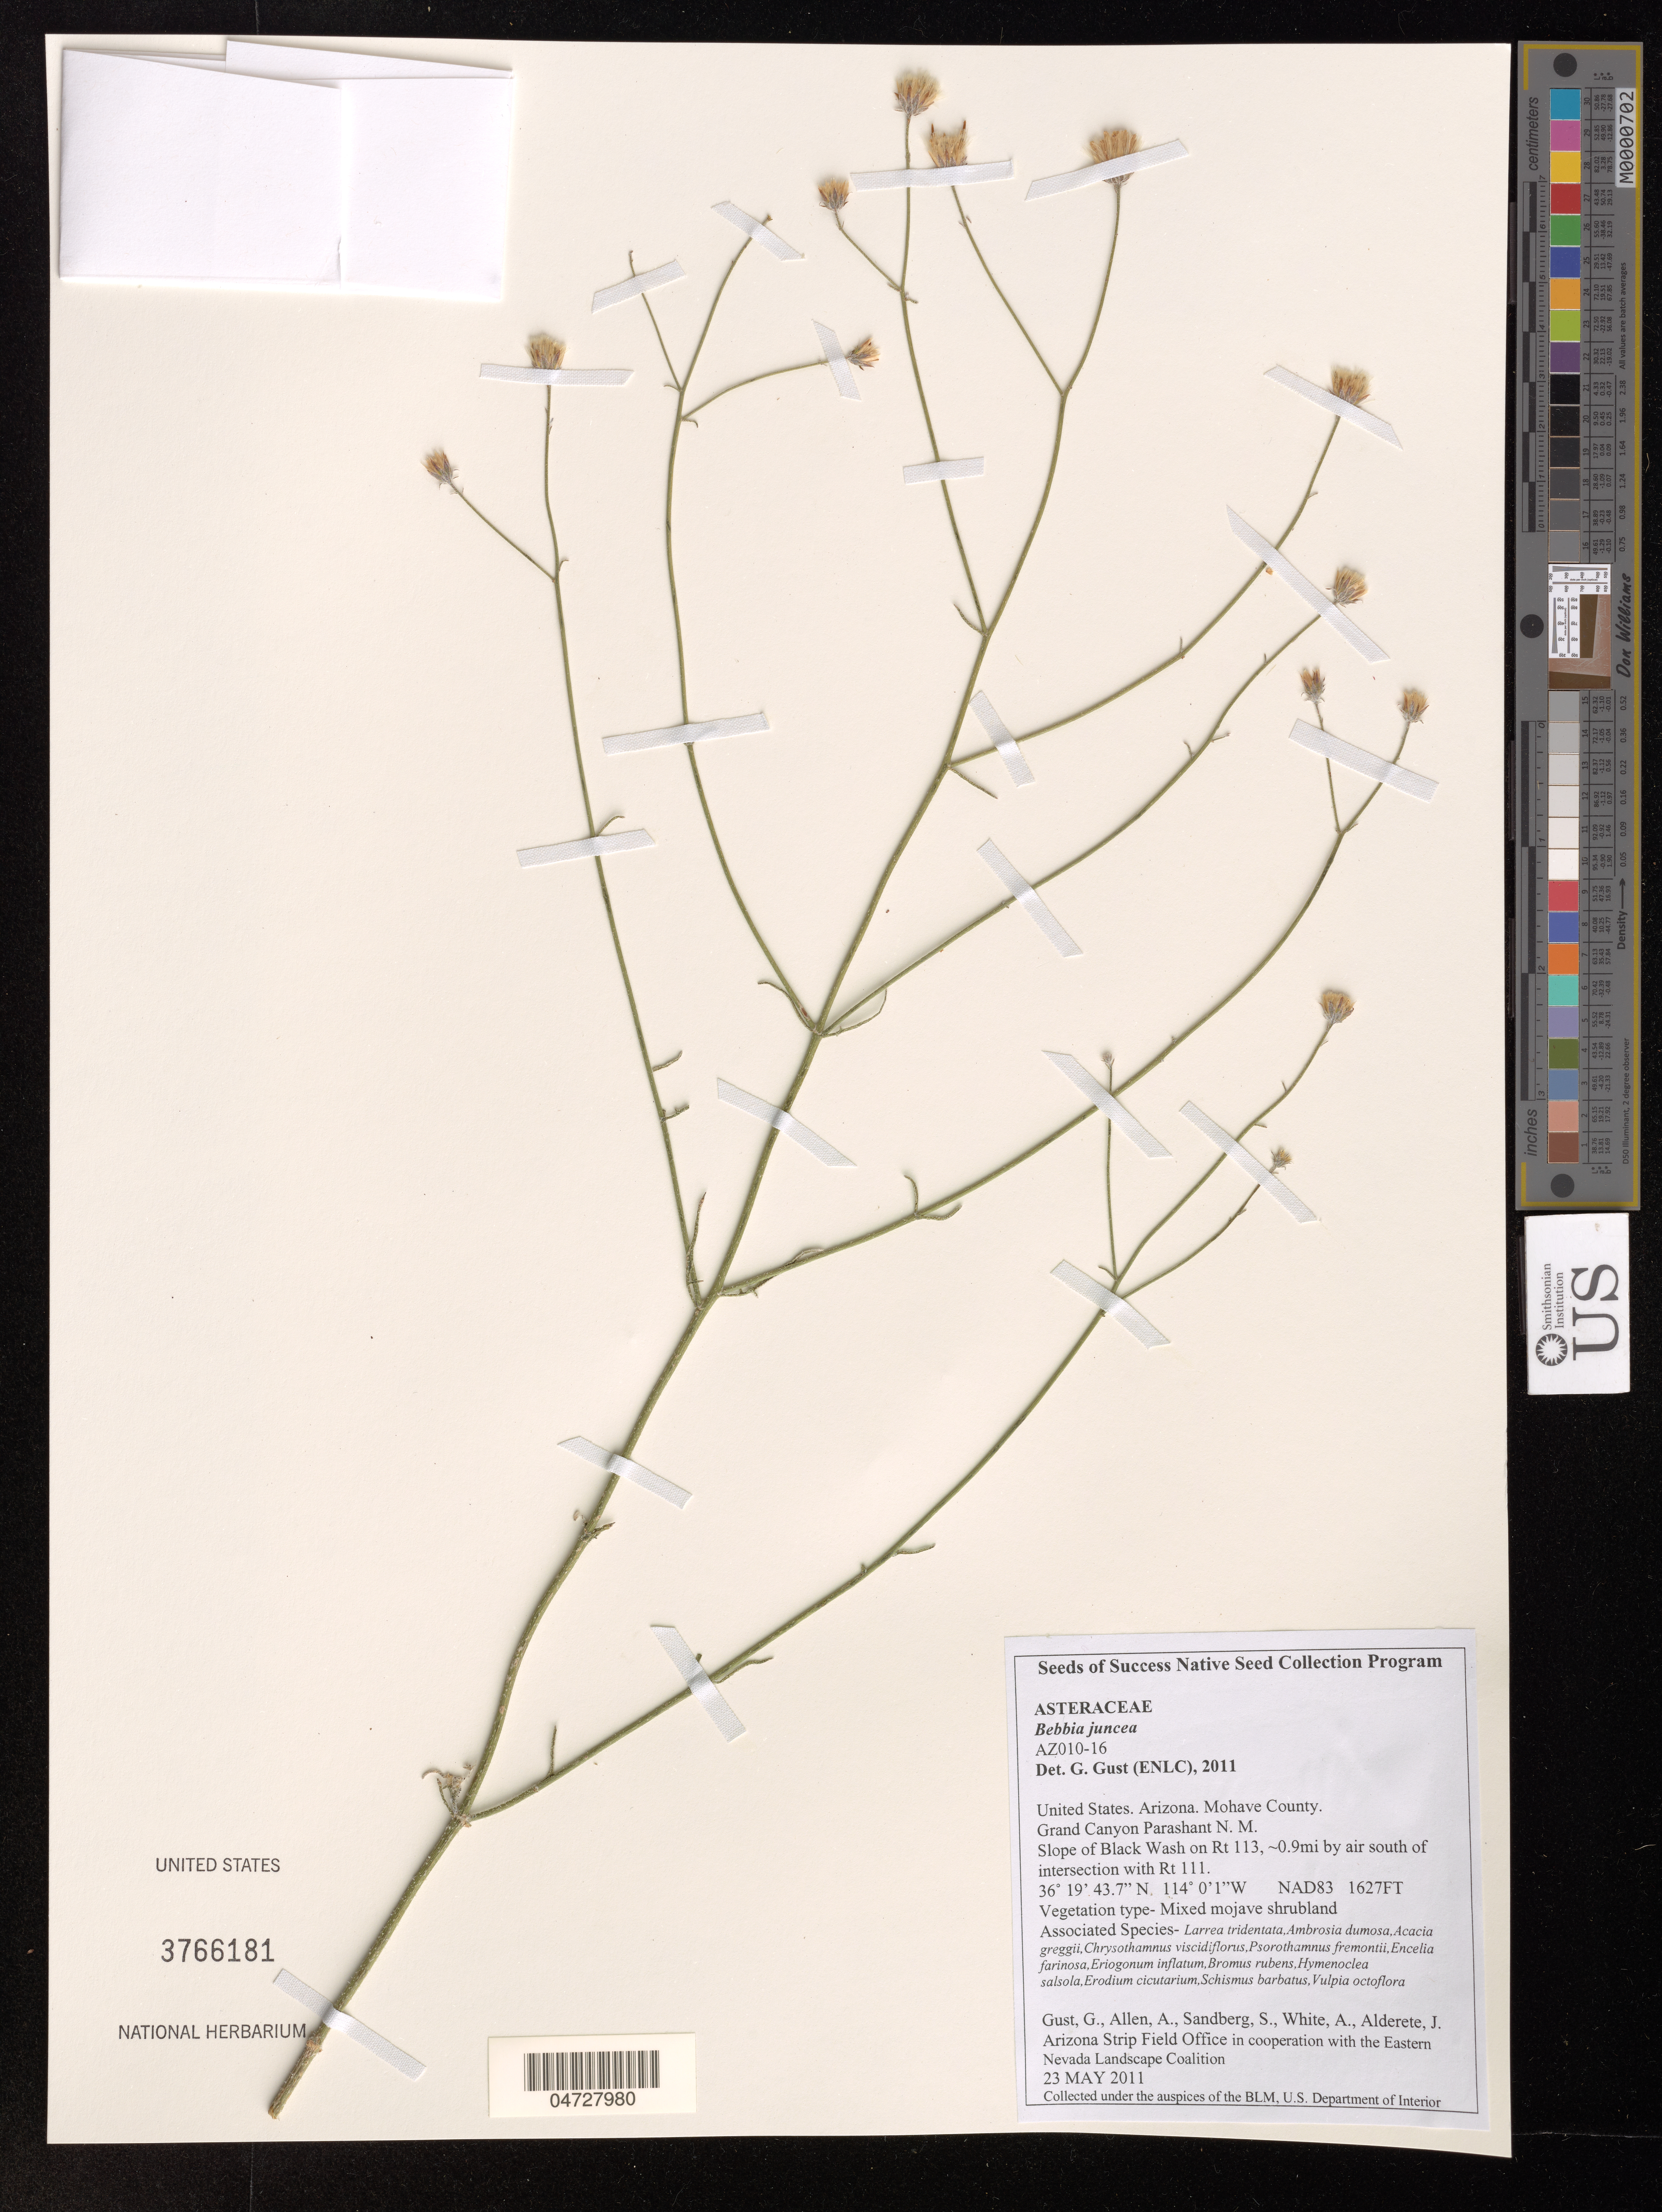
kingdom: Plantae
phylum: Tracheophyta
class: Magnoliopsida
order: Asterales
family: Asteraceae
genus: Bebbia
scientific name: Bebbia juncea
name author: (Benth.) Greene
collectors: G. Gust, A. Allen, S. Sandberg & S. White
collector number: AZ010-16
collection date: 2011-05-23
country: United States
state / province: Arizona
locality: Arizona. Mohave County. Grand Canyon Parashant N. M. Slope of Black Wash on Rt 113, ~0.9mi by air south of intersection with Rt 111.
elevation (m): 496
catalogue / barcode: US 3766181